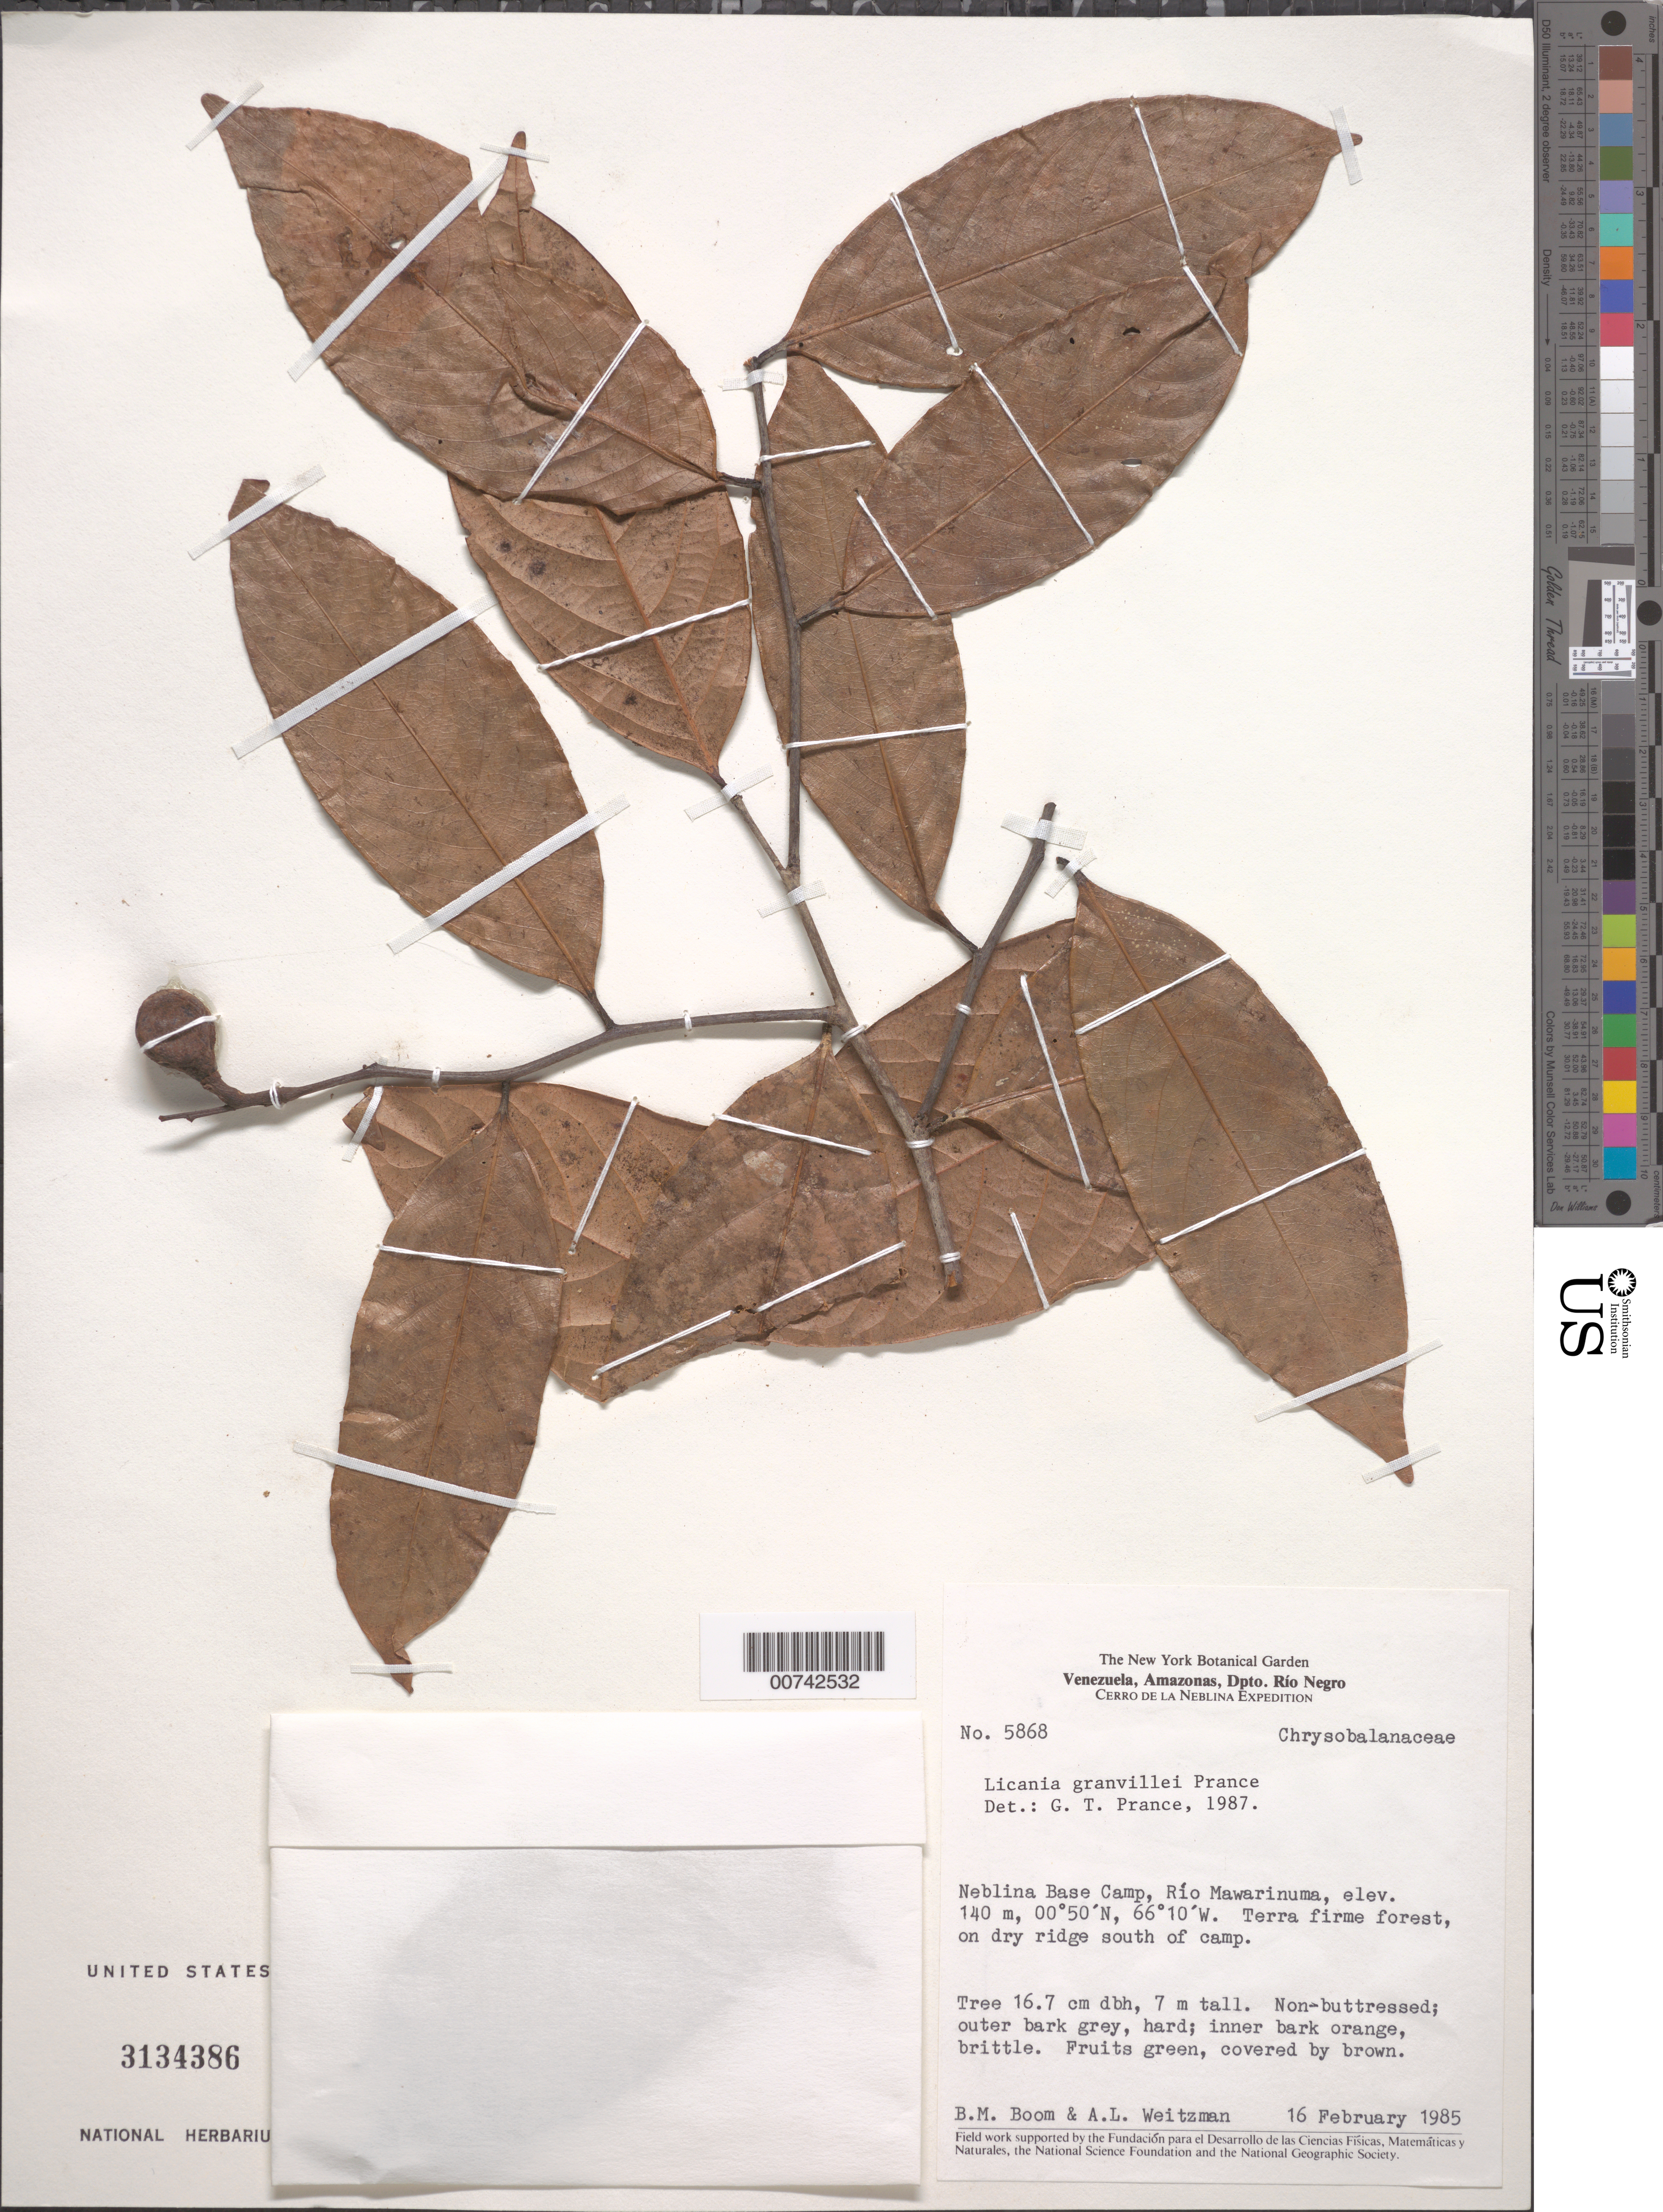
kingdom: Plantae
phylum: Tracheophyta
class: Magnoliopsida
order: Malpighiales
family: Chrysobalanaceae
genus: Leptobalanus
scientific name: Leptobalanus granvillei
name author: (Prance) Sothers & Prance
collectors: B. M. Boom & A. L. Weitzman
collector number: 5868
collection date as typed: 16-Feb-85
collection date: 1985-02-16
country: Venezuela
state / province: Amazonas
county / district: Río Negro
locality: Cerro de la Neblina Base Camp, Río Mawarinuma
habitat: Terra firme forest, on dry ridge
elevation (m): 140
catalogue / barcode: US 3134386